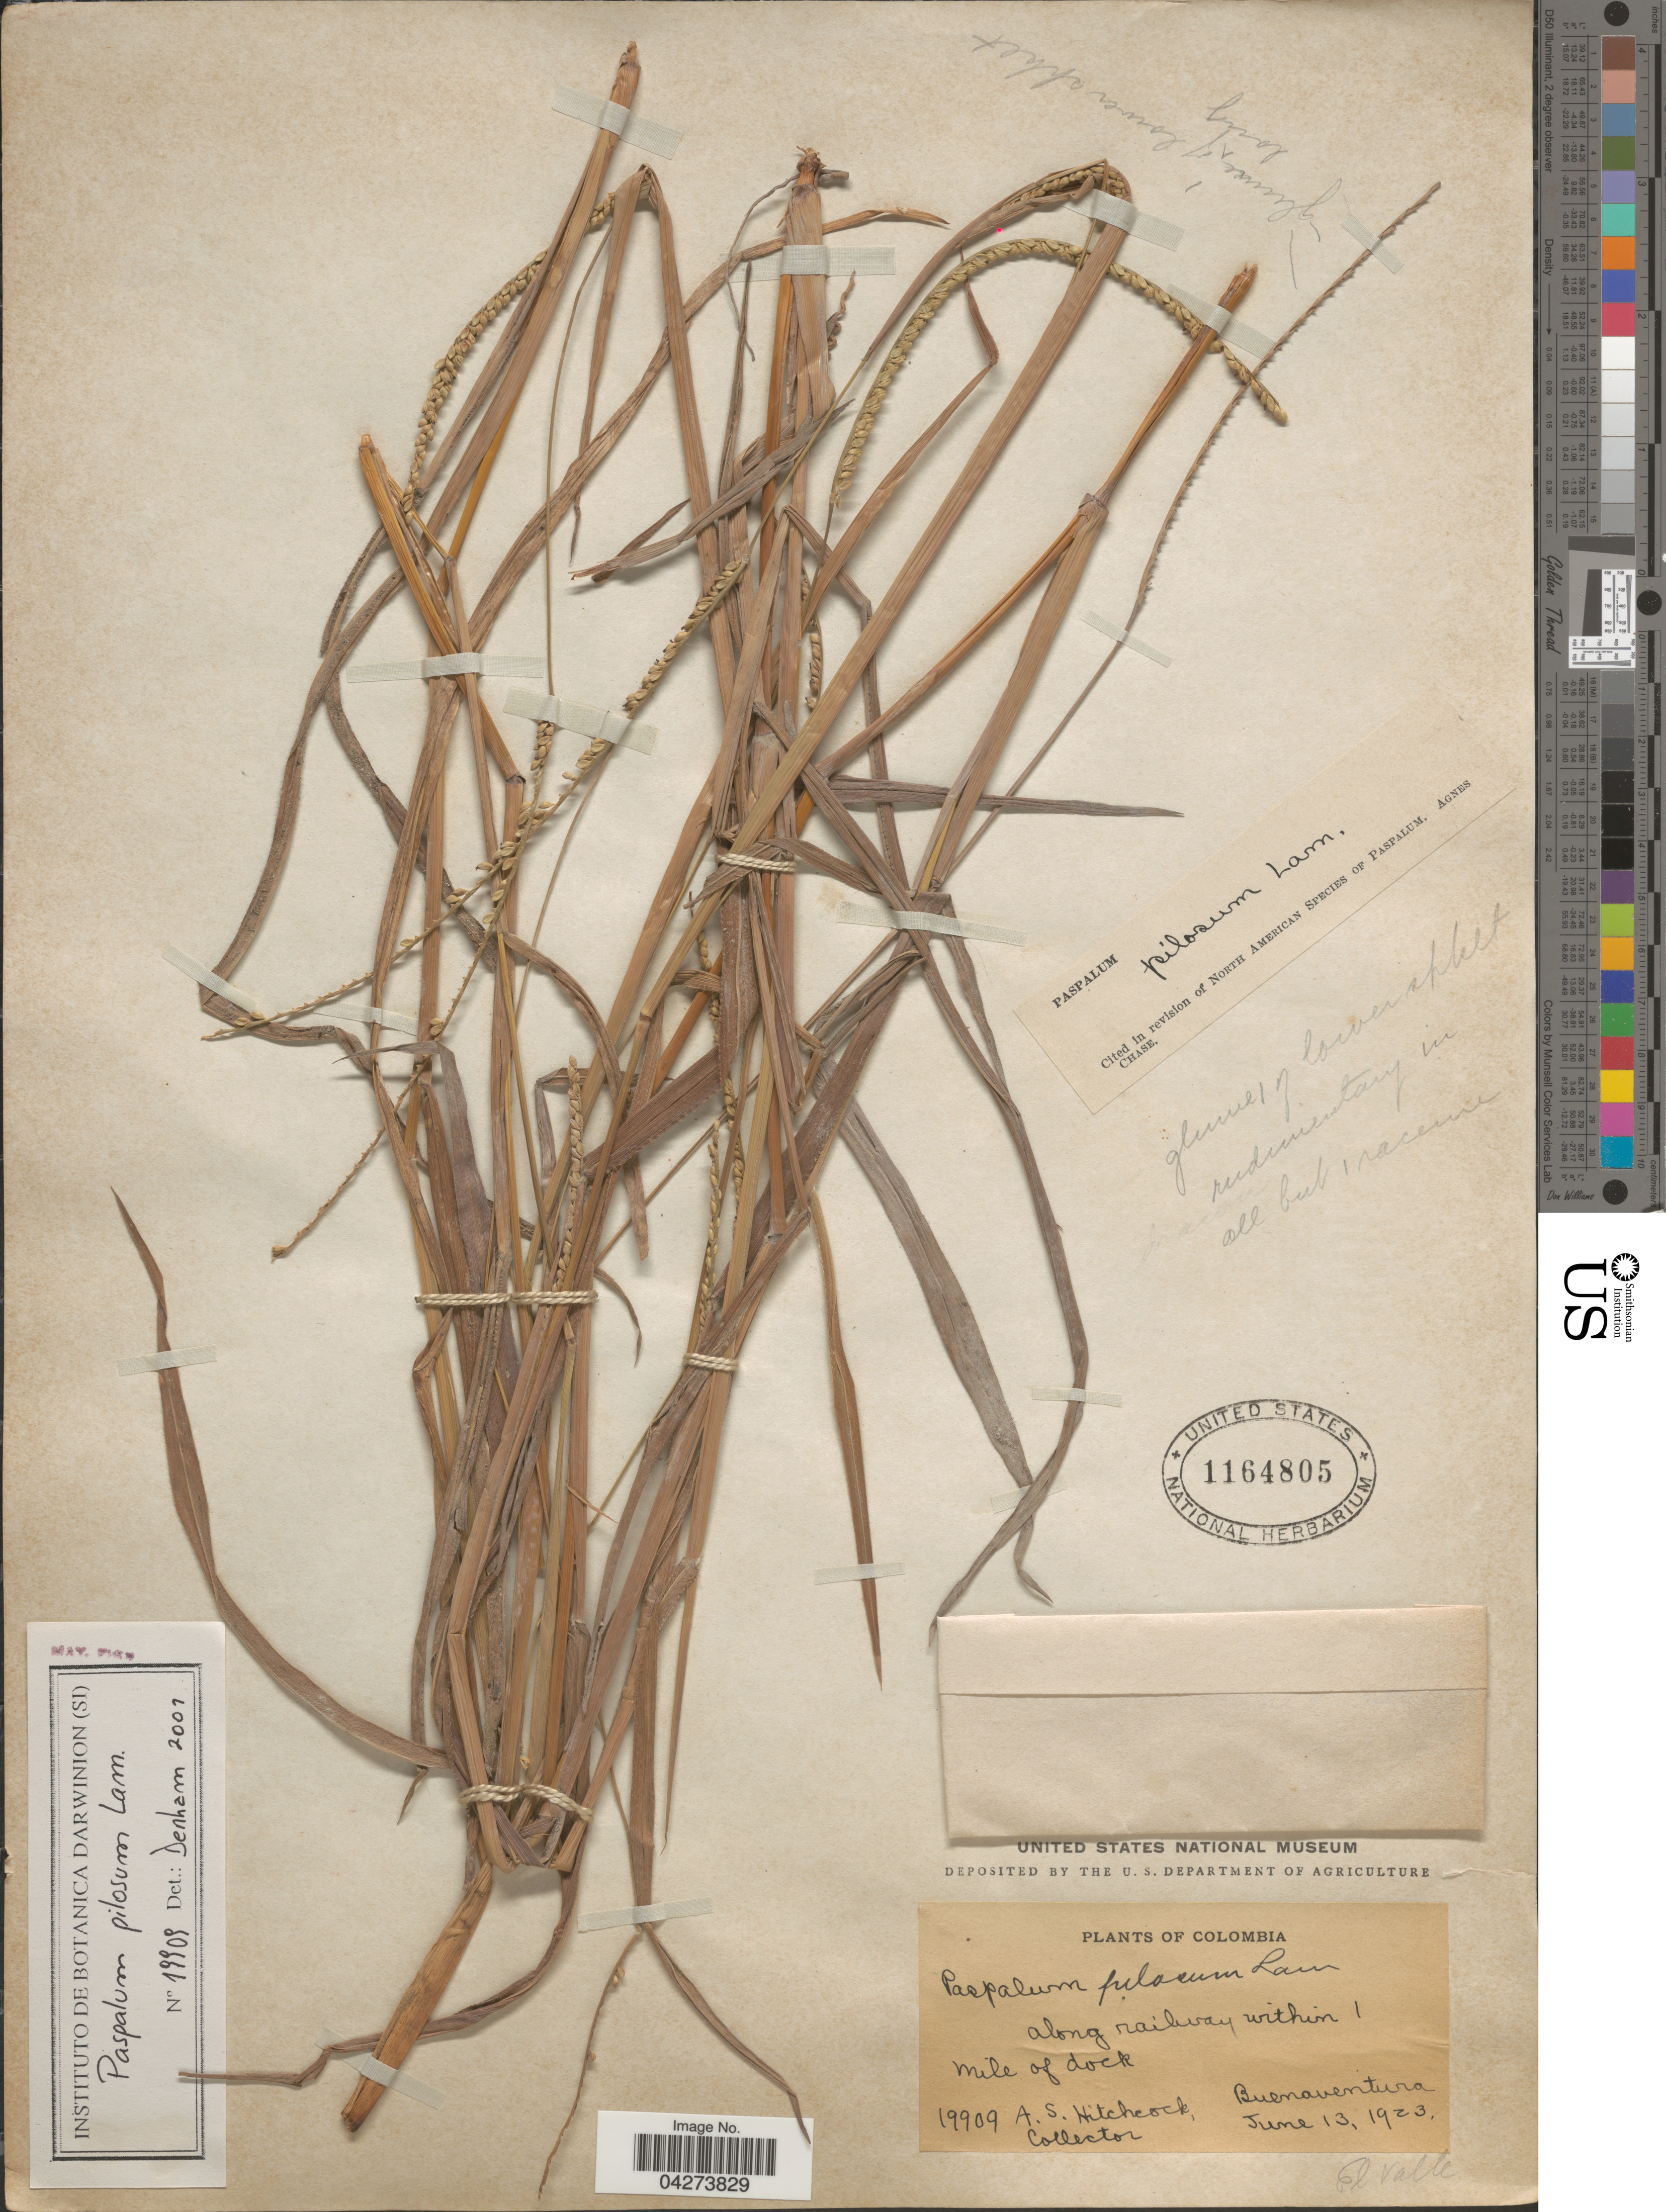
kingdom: Plantae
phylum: Tracheophyta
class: Liliopsida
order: Poales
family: Poaceae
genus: Paspalum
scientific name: Paspalum pilosum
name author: Lam.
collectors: A. S. Hitchcock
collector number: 19909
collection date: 1923-06-13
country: Colombia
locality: Along railway within 1 mile of dock. Buenaventura.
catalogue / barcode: US 1164805